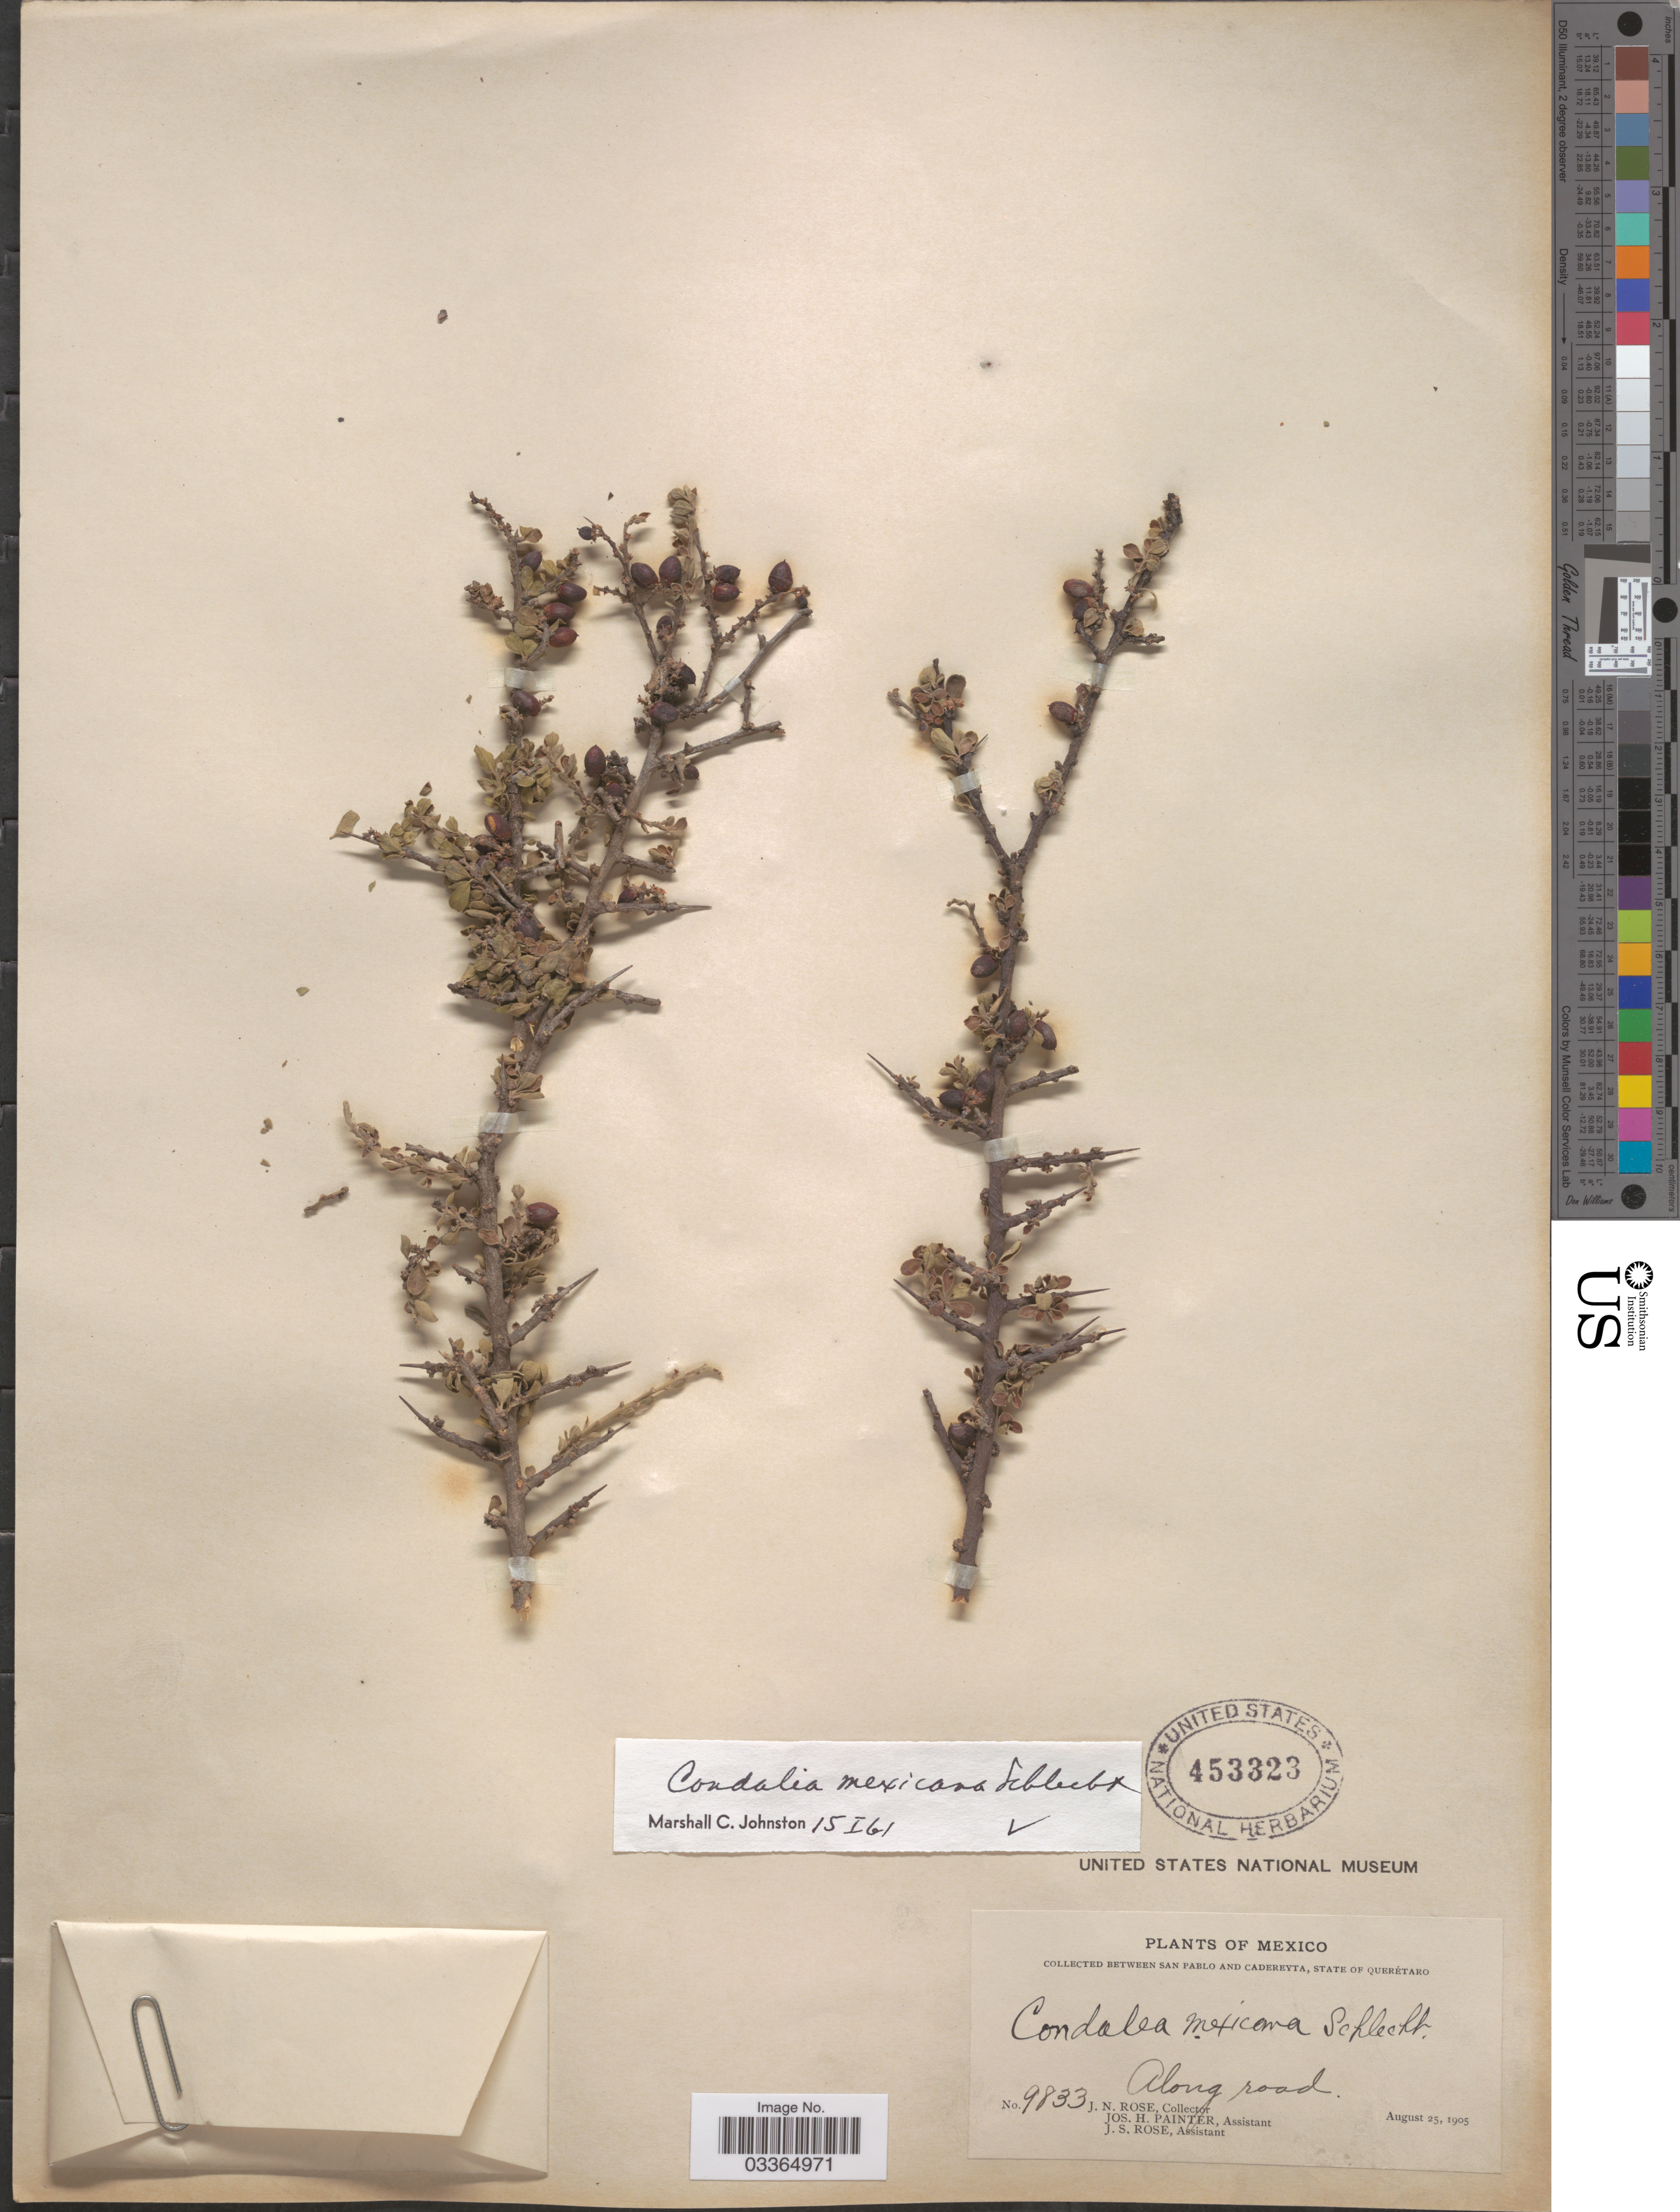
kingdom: Plantae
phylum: Tracheophyta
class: Magnoliopsida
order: Rosales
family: Rhamnaceae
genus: Condalia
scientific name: Condalia mexicana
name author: Schltdl.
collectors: J. N. Rose, J. H. Painter & J. S. Rose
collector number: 9833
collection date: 1905-08-25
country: Mexico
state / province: Querétaro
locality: Between San Pablo and Cadereyta. Along road.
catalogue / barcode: US 453323